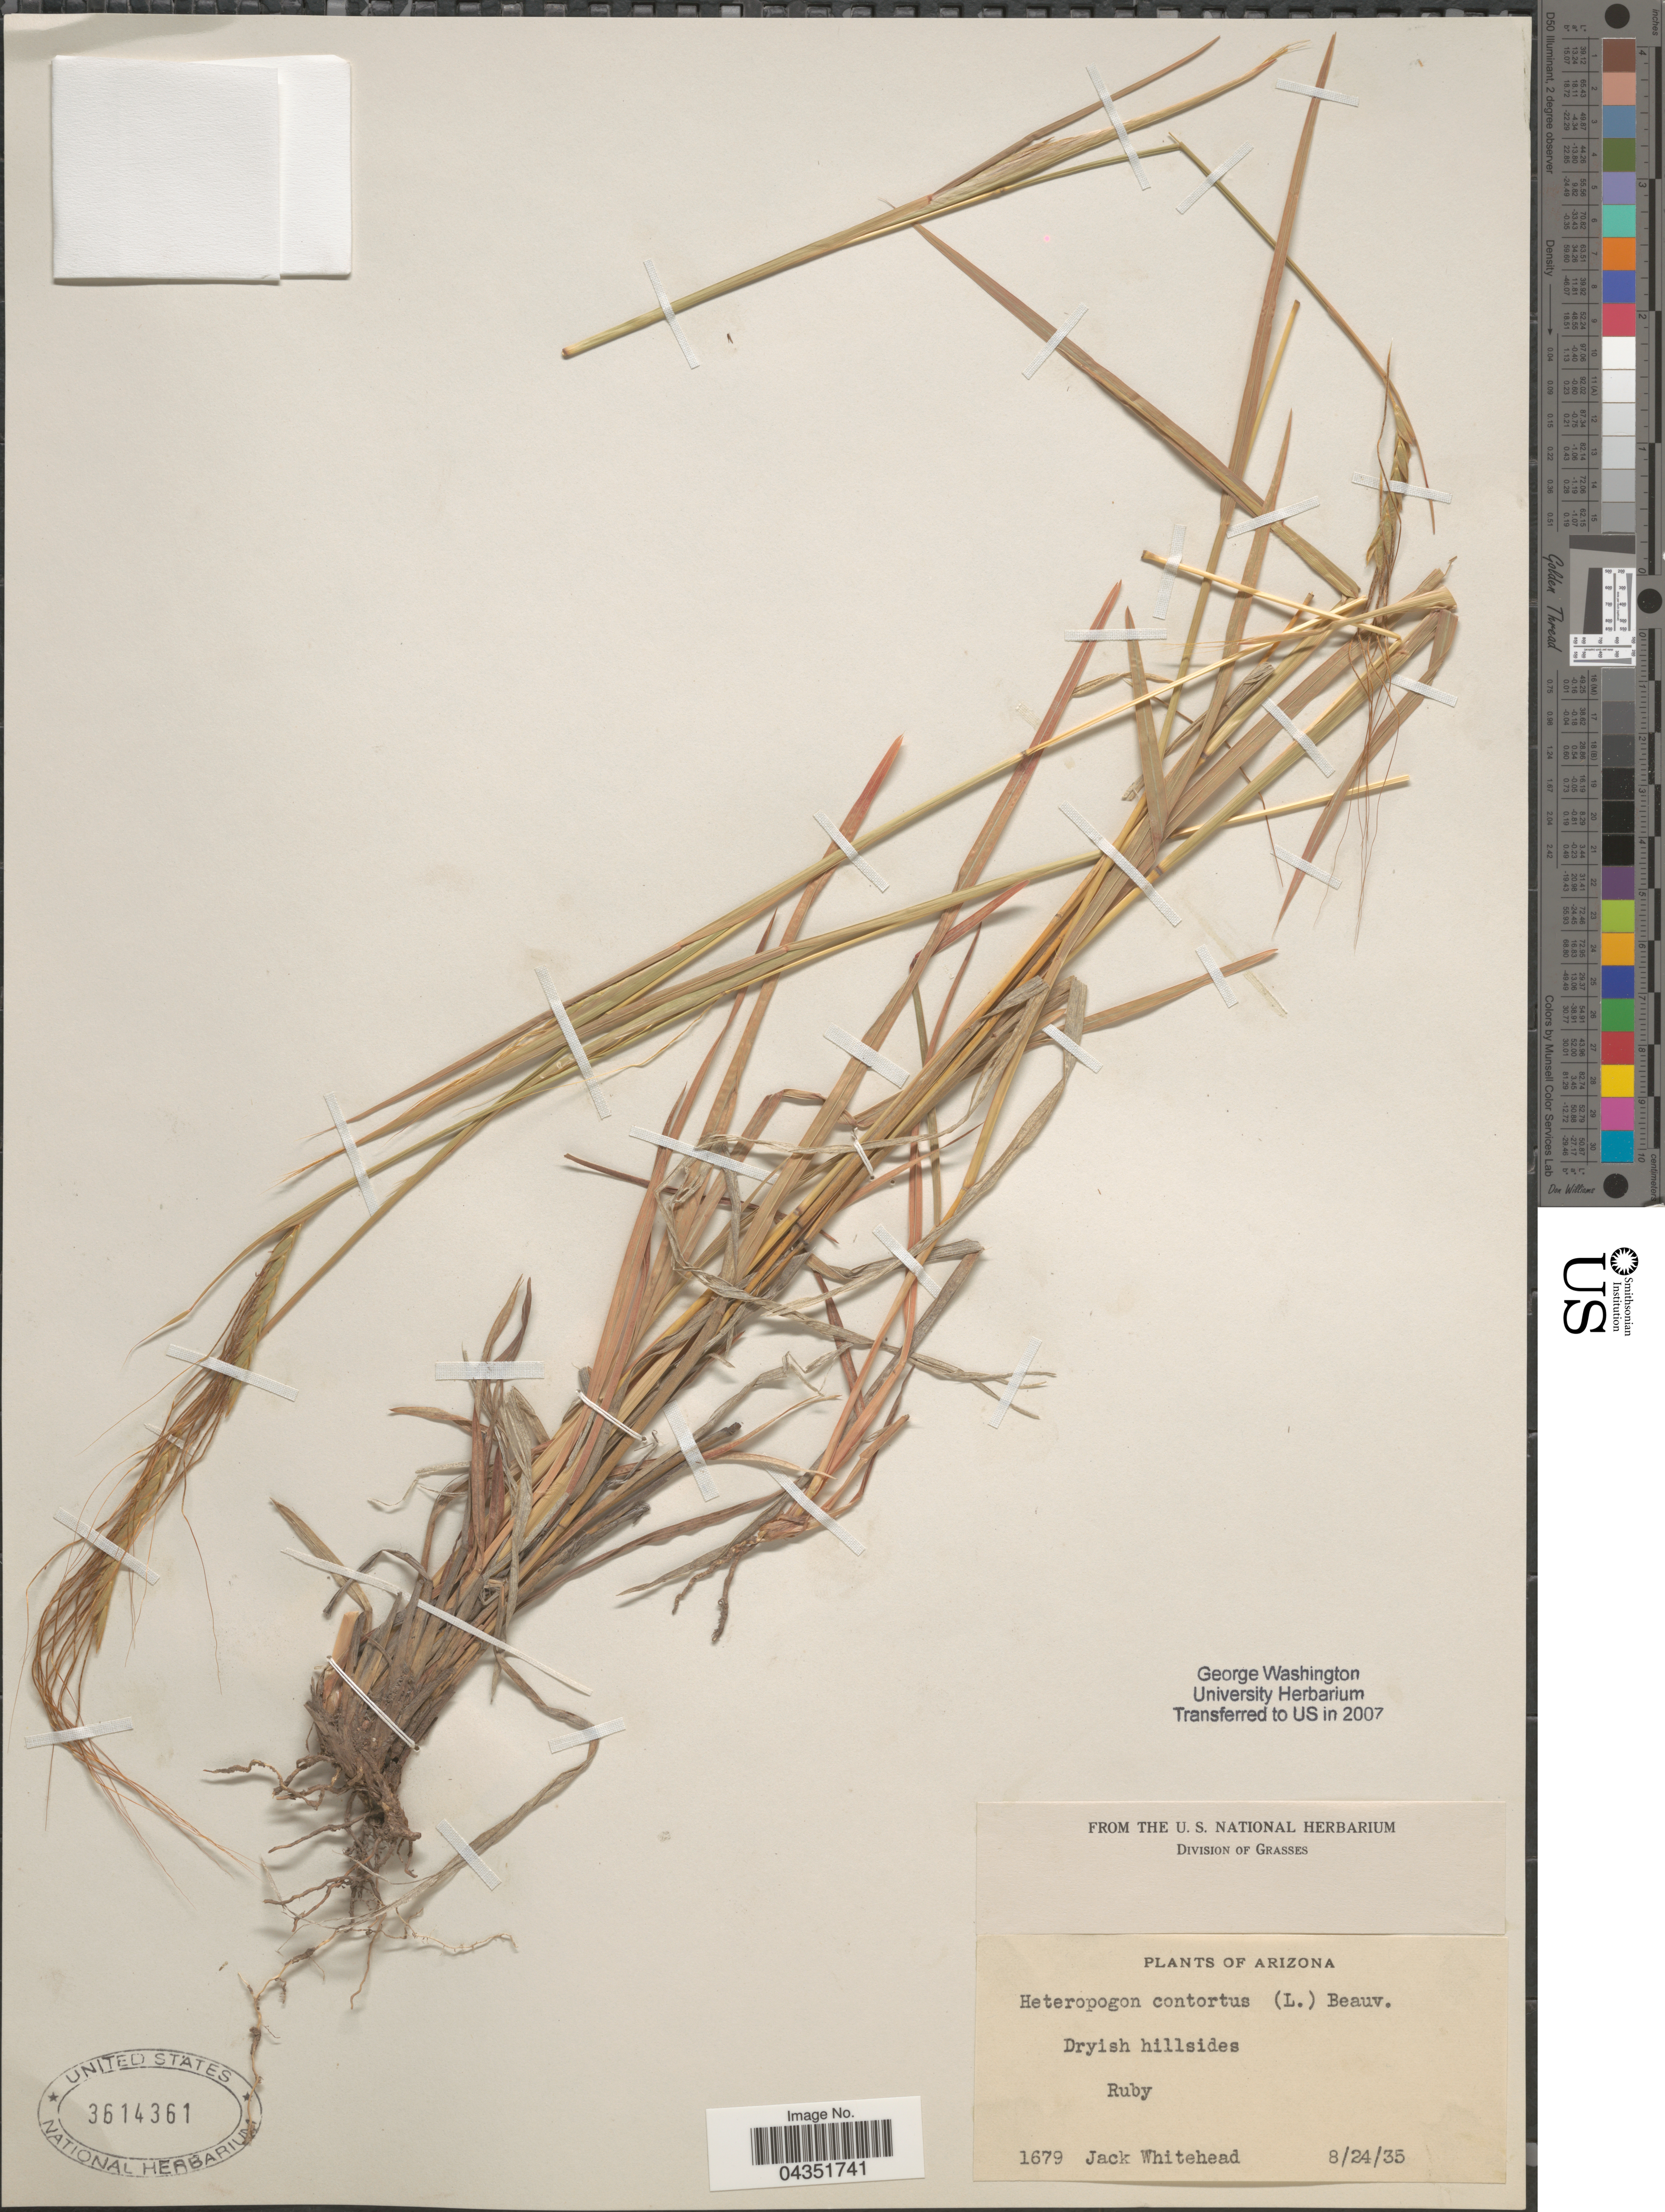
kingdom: Plantae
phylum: Tracheophyta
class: Liliopsida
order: Poales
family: Poaceae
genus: Heteropogon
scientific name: Heteropogon contortus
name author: (L.) P. Beauv. ex Roem. & Schult.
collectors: J. Whitehead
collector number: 1679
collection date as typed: Transcribed d/m/y: 24/8/35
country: United States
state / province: Arizona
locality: Dryish hillsides. Ruby.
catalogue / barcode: US 3614361